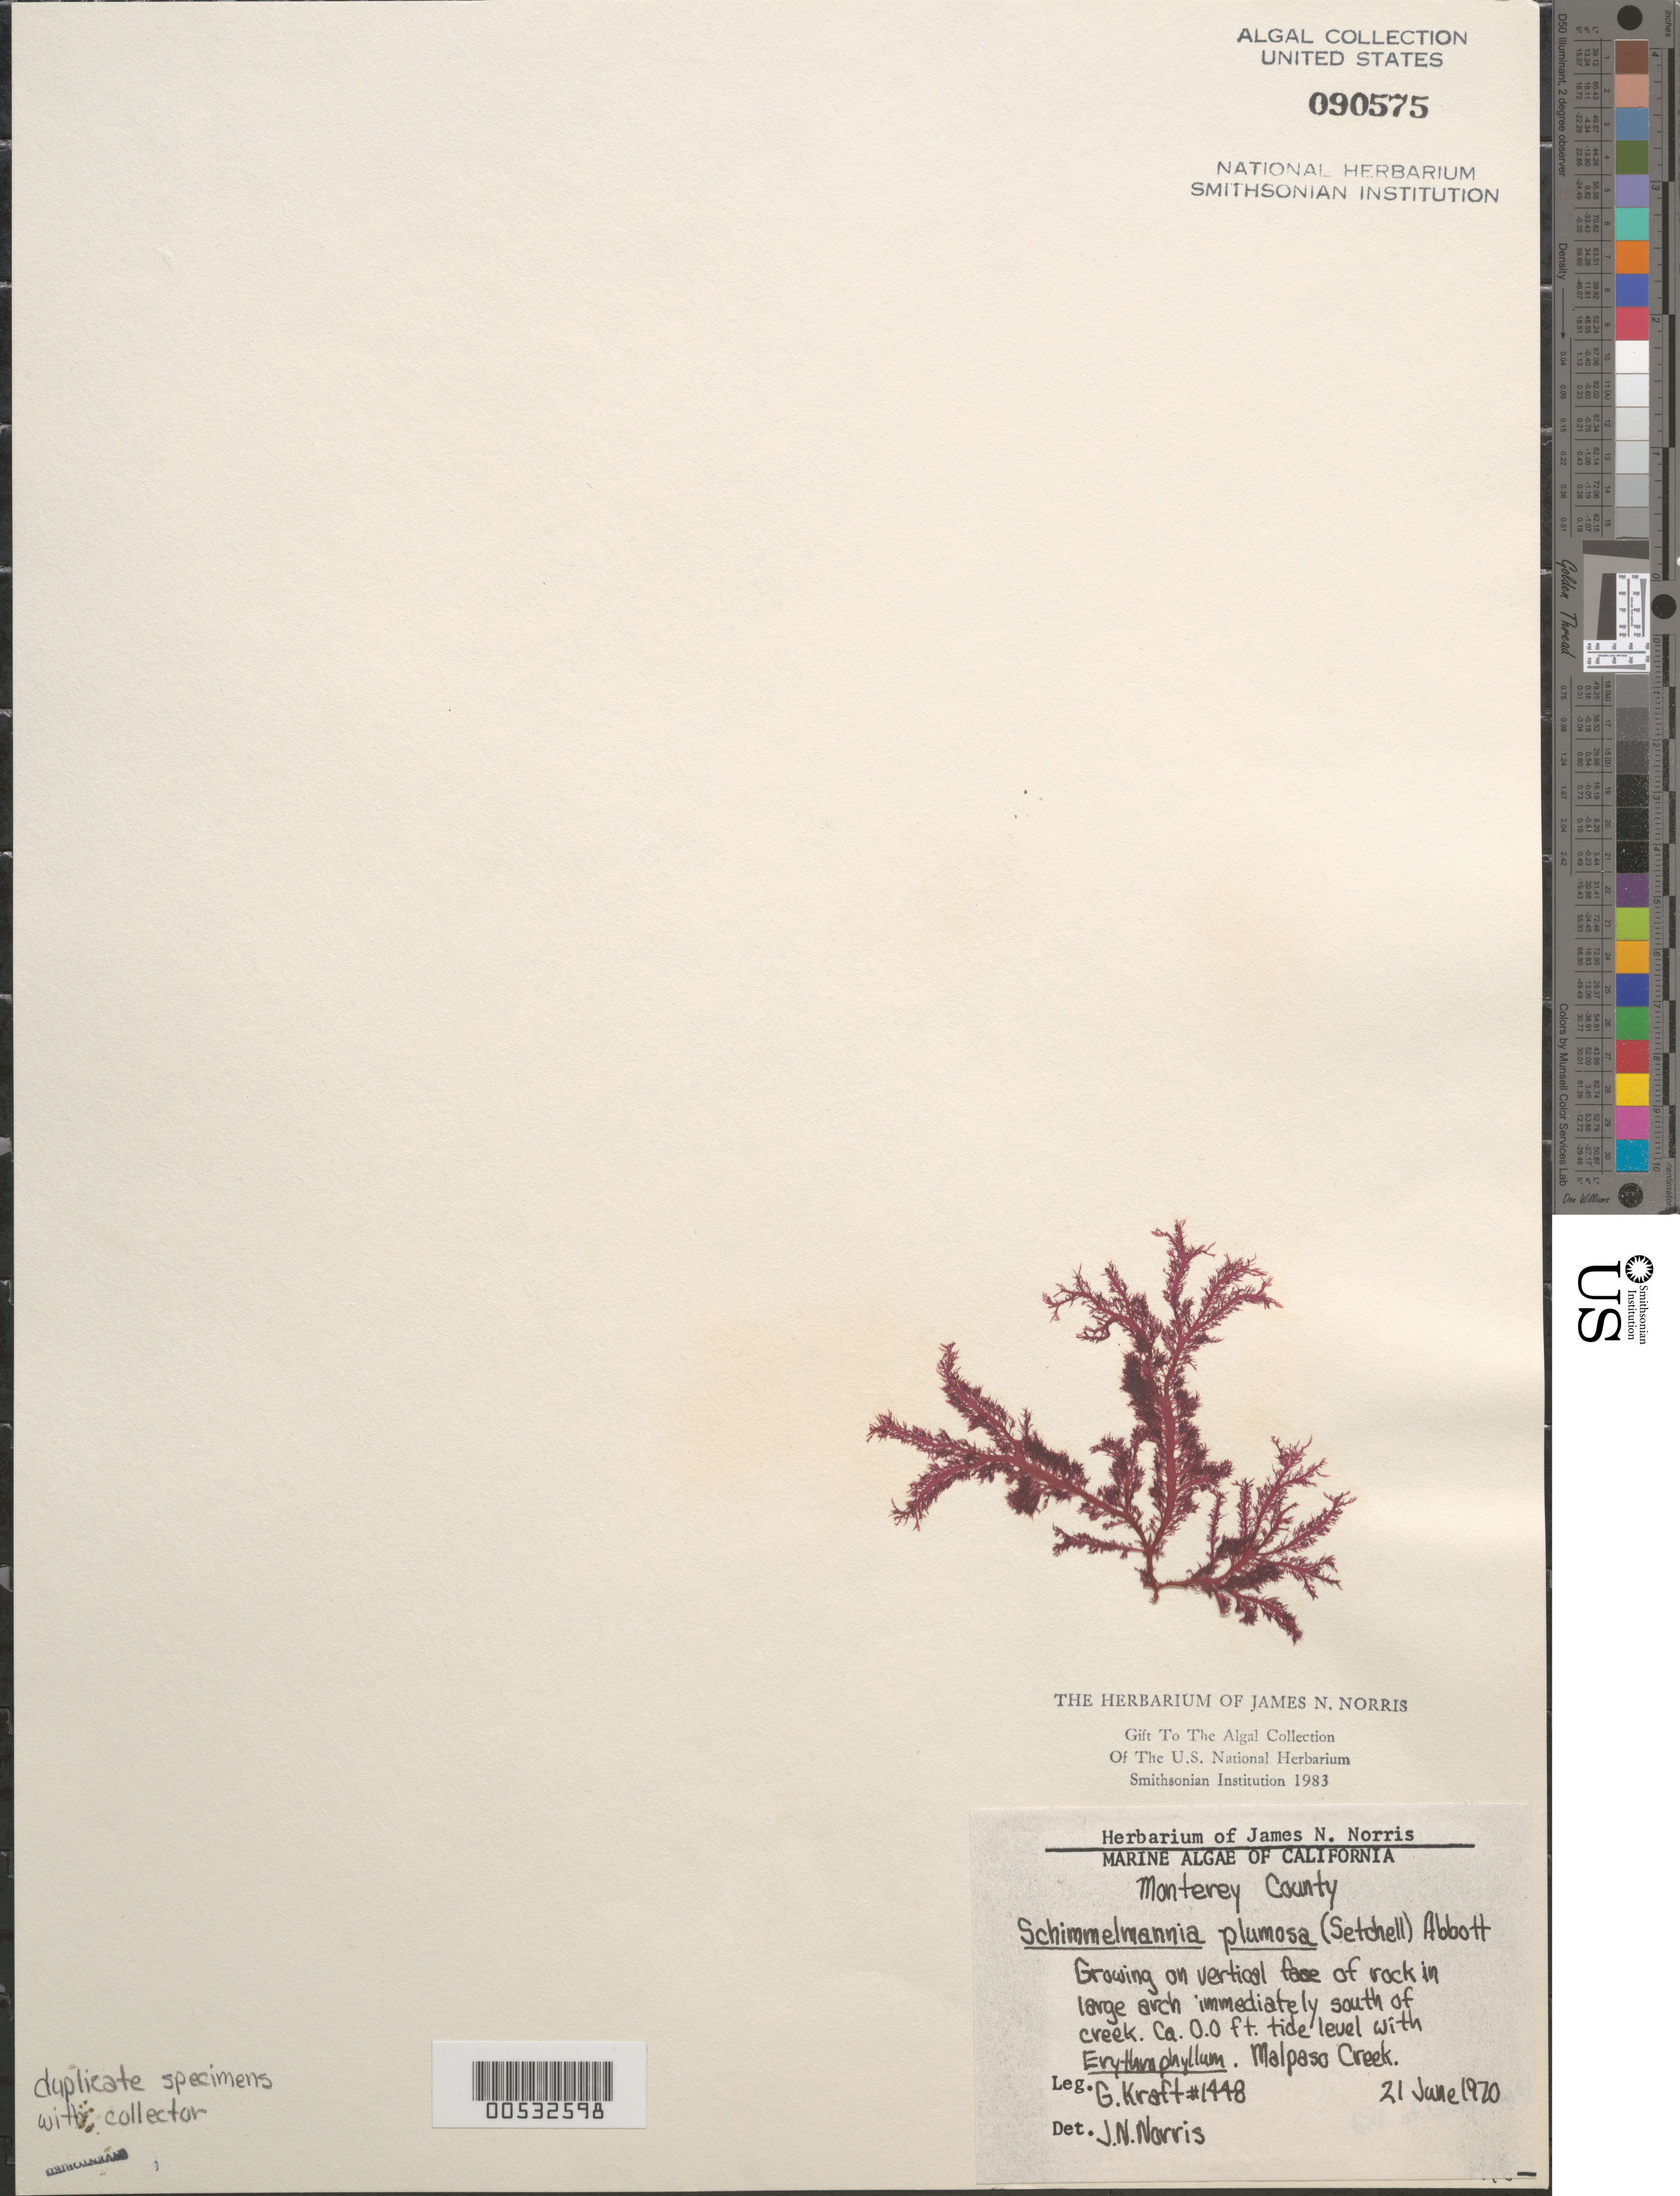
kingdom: Plantae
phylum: Rhodophyta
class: Florideophyceae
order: Gigartinales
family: Gloiosiphoniaceae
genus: Schimmelmannia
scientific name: Schimmelmannia plumosa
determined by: Norris, James N.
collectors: G. T. Kraft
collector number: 1448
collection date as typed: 21 Jun 1970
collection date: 1970-06-21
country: United States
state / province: California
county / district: Monterey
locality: South of Malpaso Creek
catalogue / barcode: US 90575